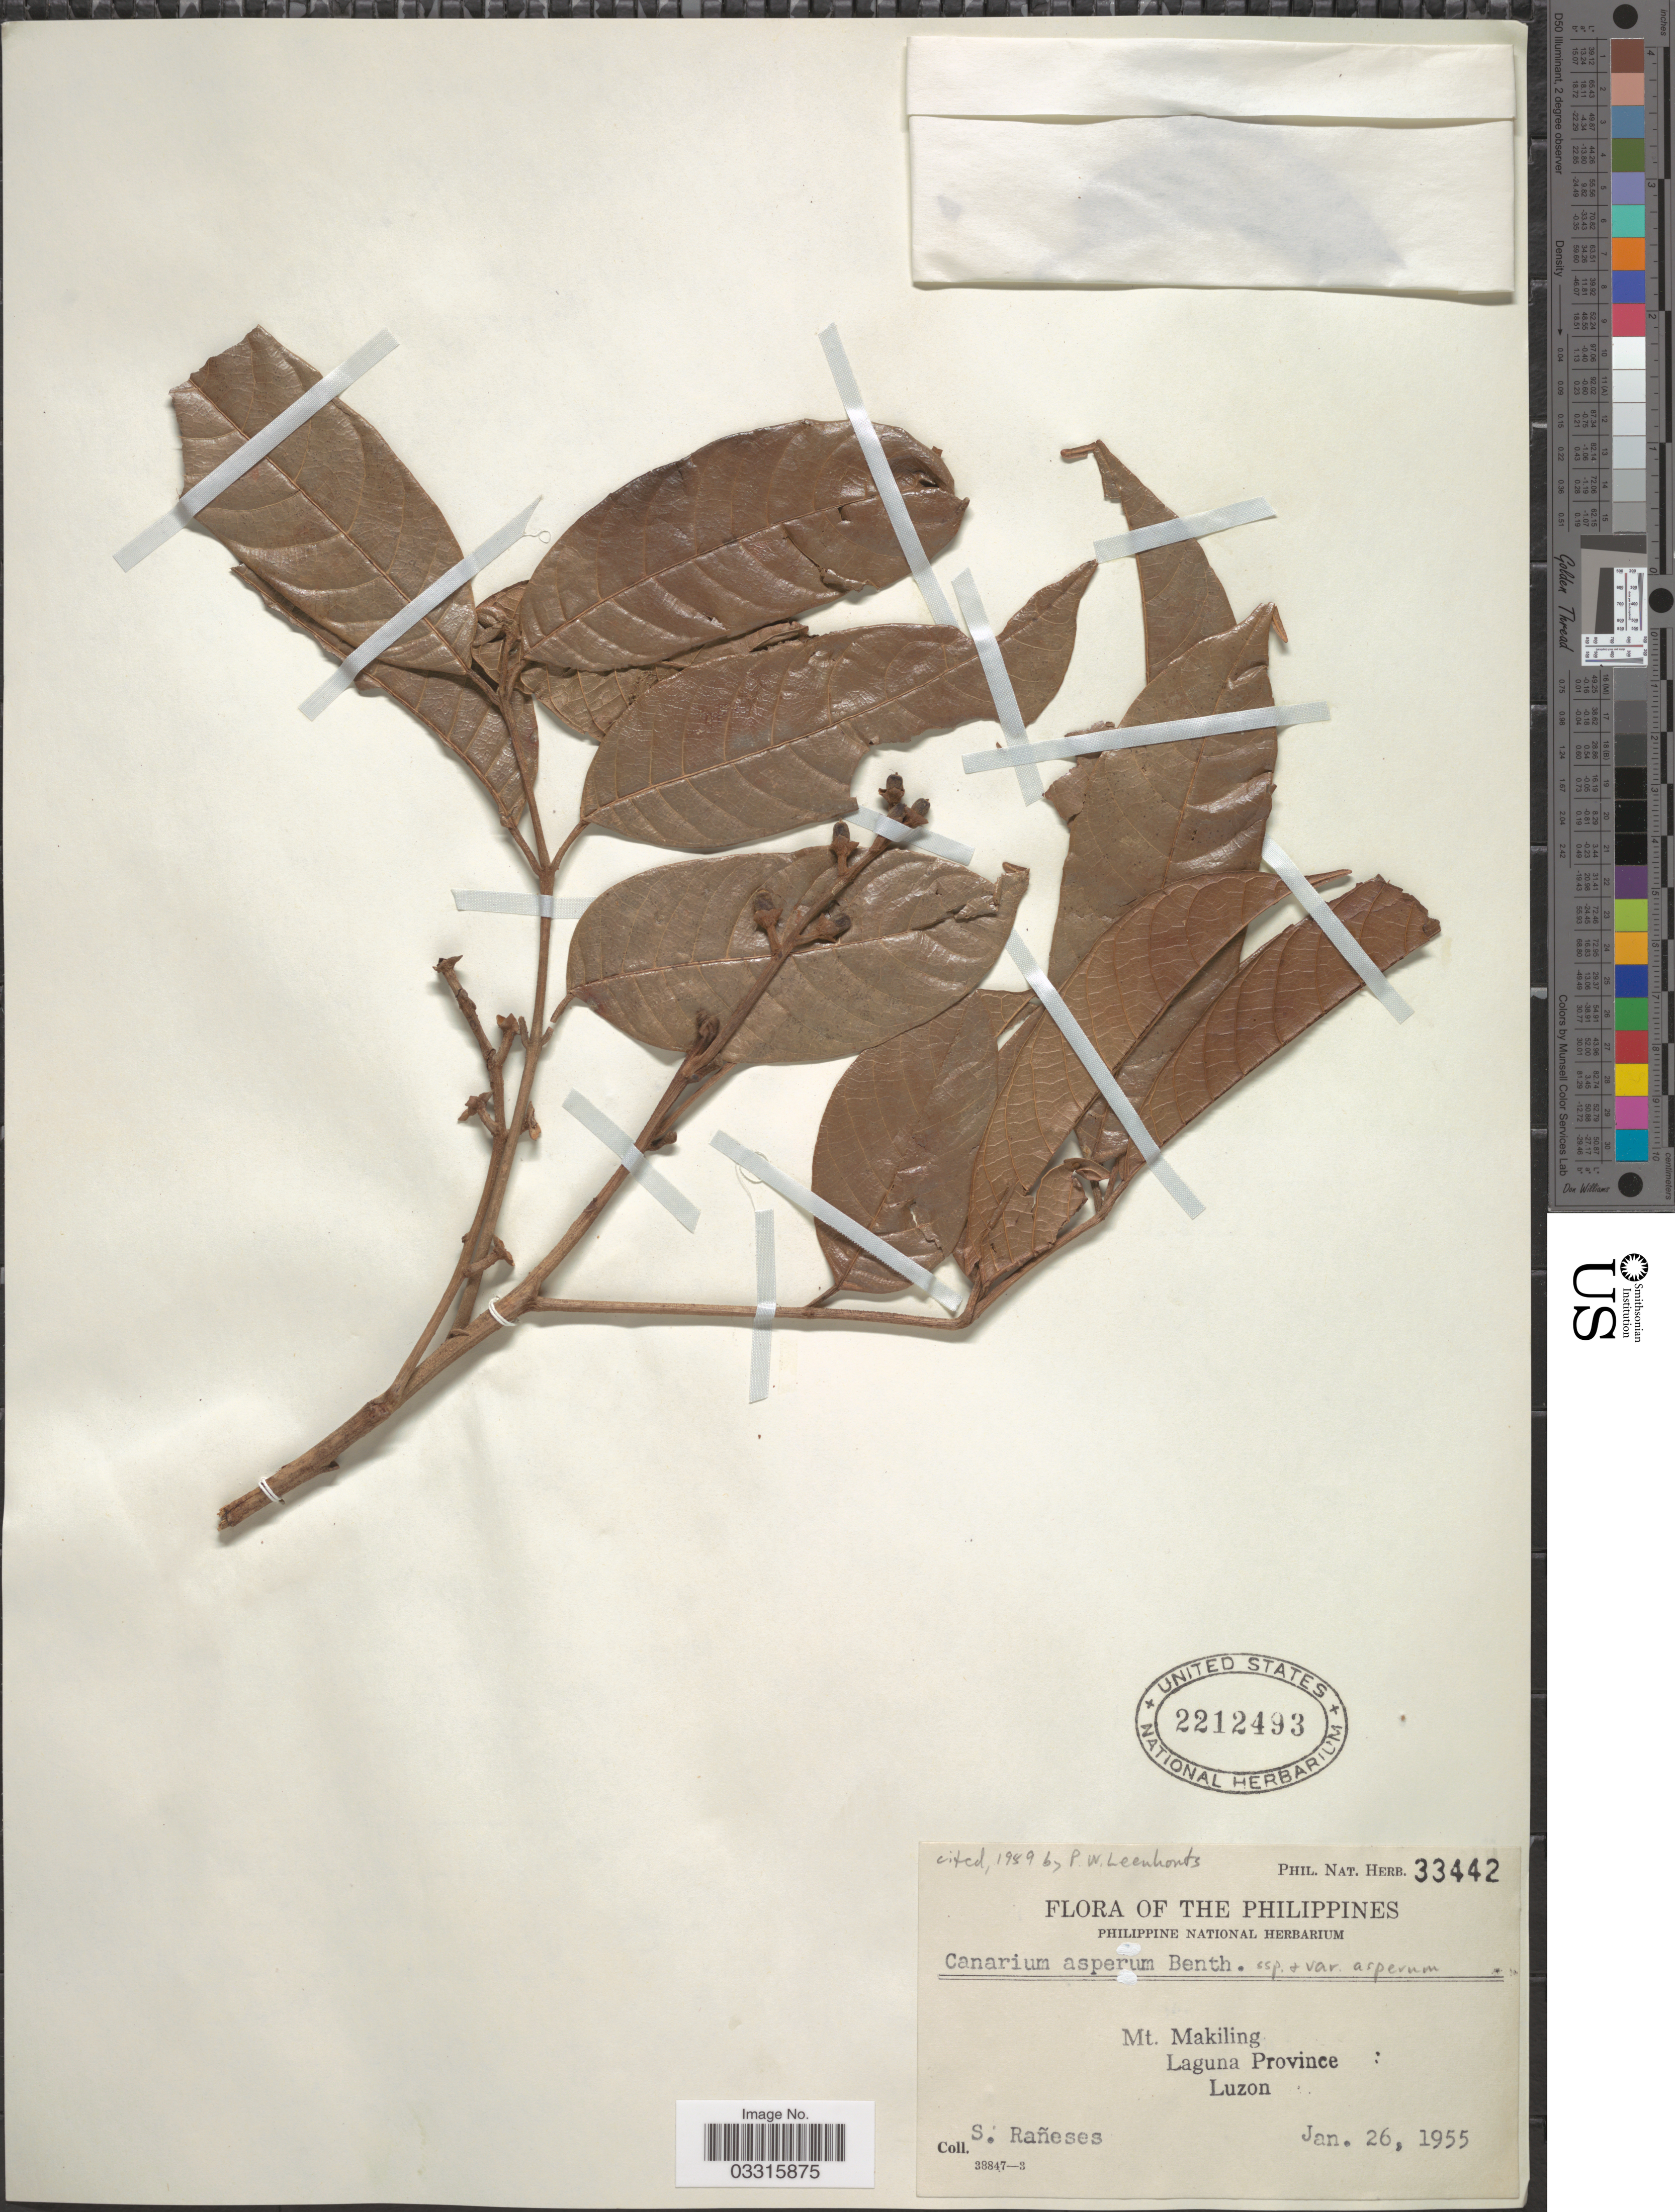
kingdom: Plantae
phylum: Tracheophyta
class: Magnoliopsida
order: Sapindales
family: Burseraceae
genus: Canarium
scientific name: Canarium asperum subsp. asperum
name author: Benth.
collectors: S. Rañeses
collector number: Phil. Nat. Herb. 33442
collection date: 1955-01-26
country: Philippines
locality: Mt. Makiling. Laguna Province. Luzon.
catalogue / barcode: US 2212493